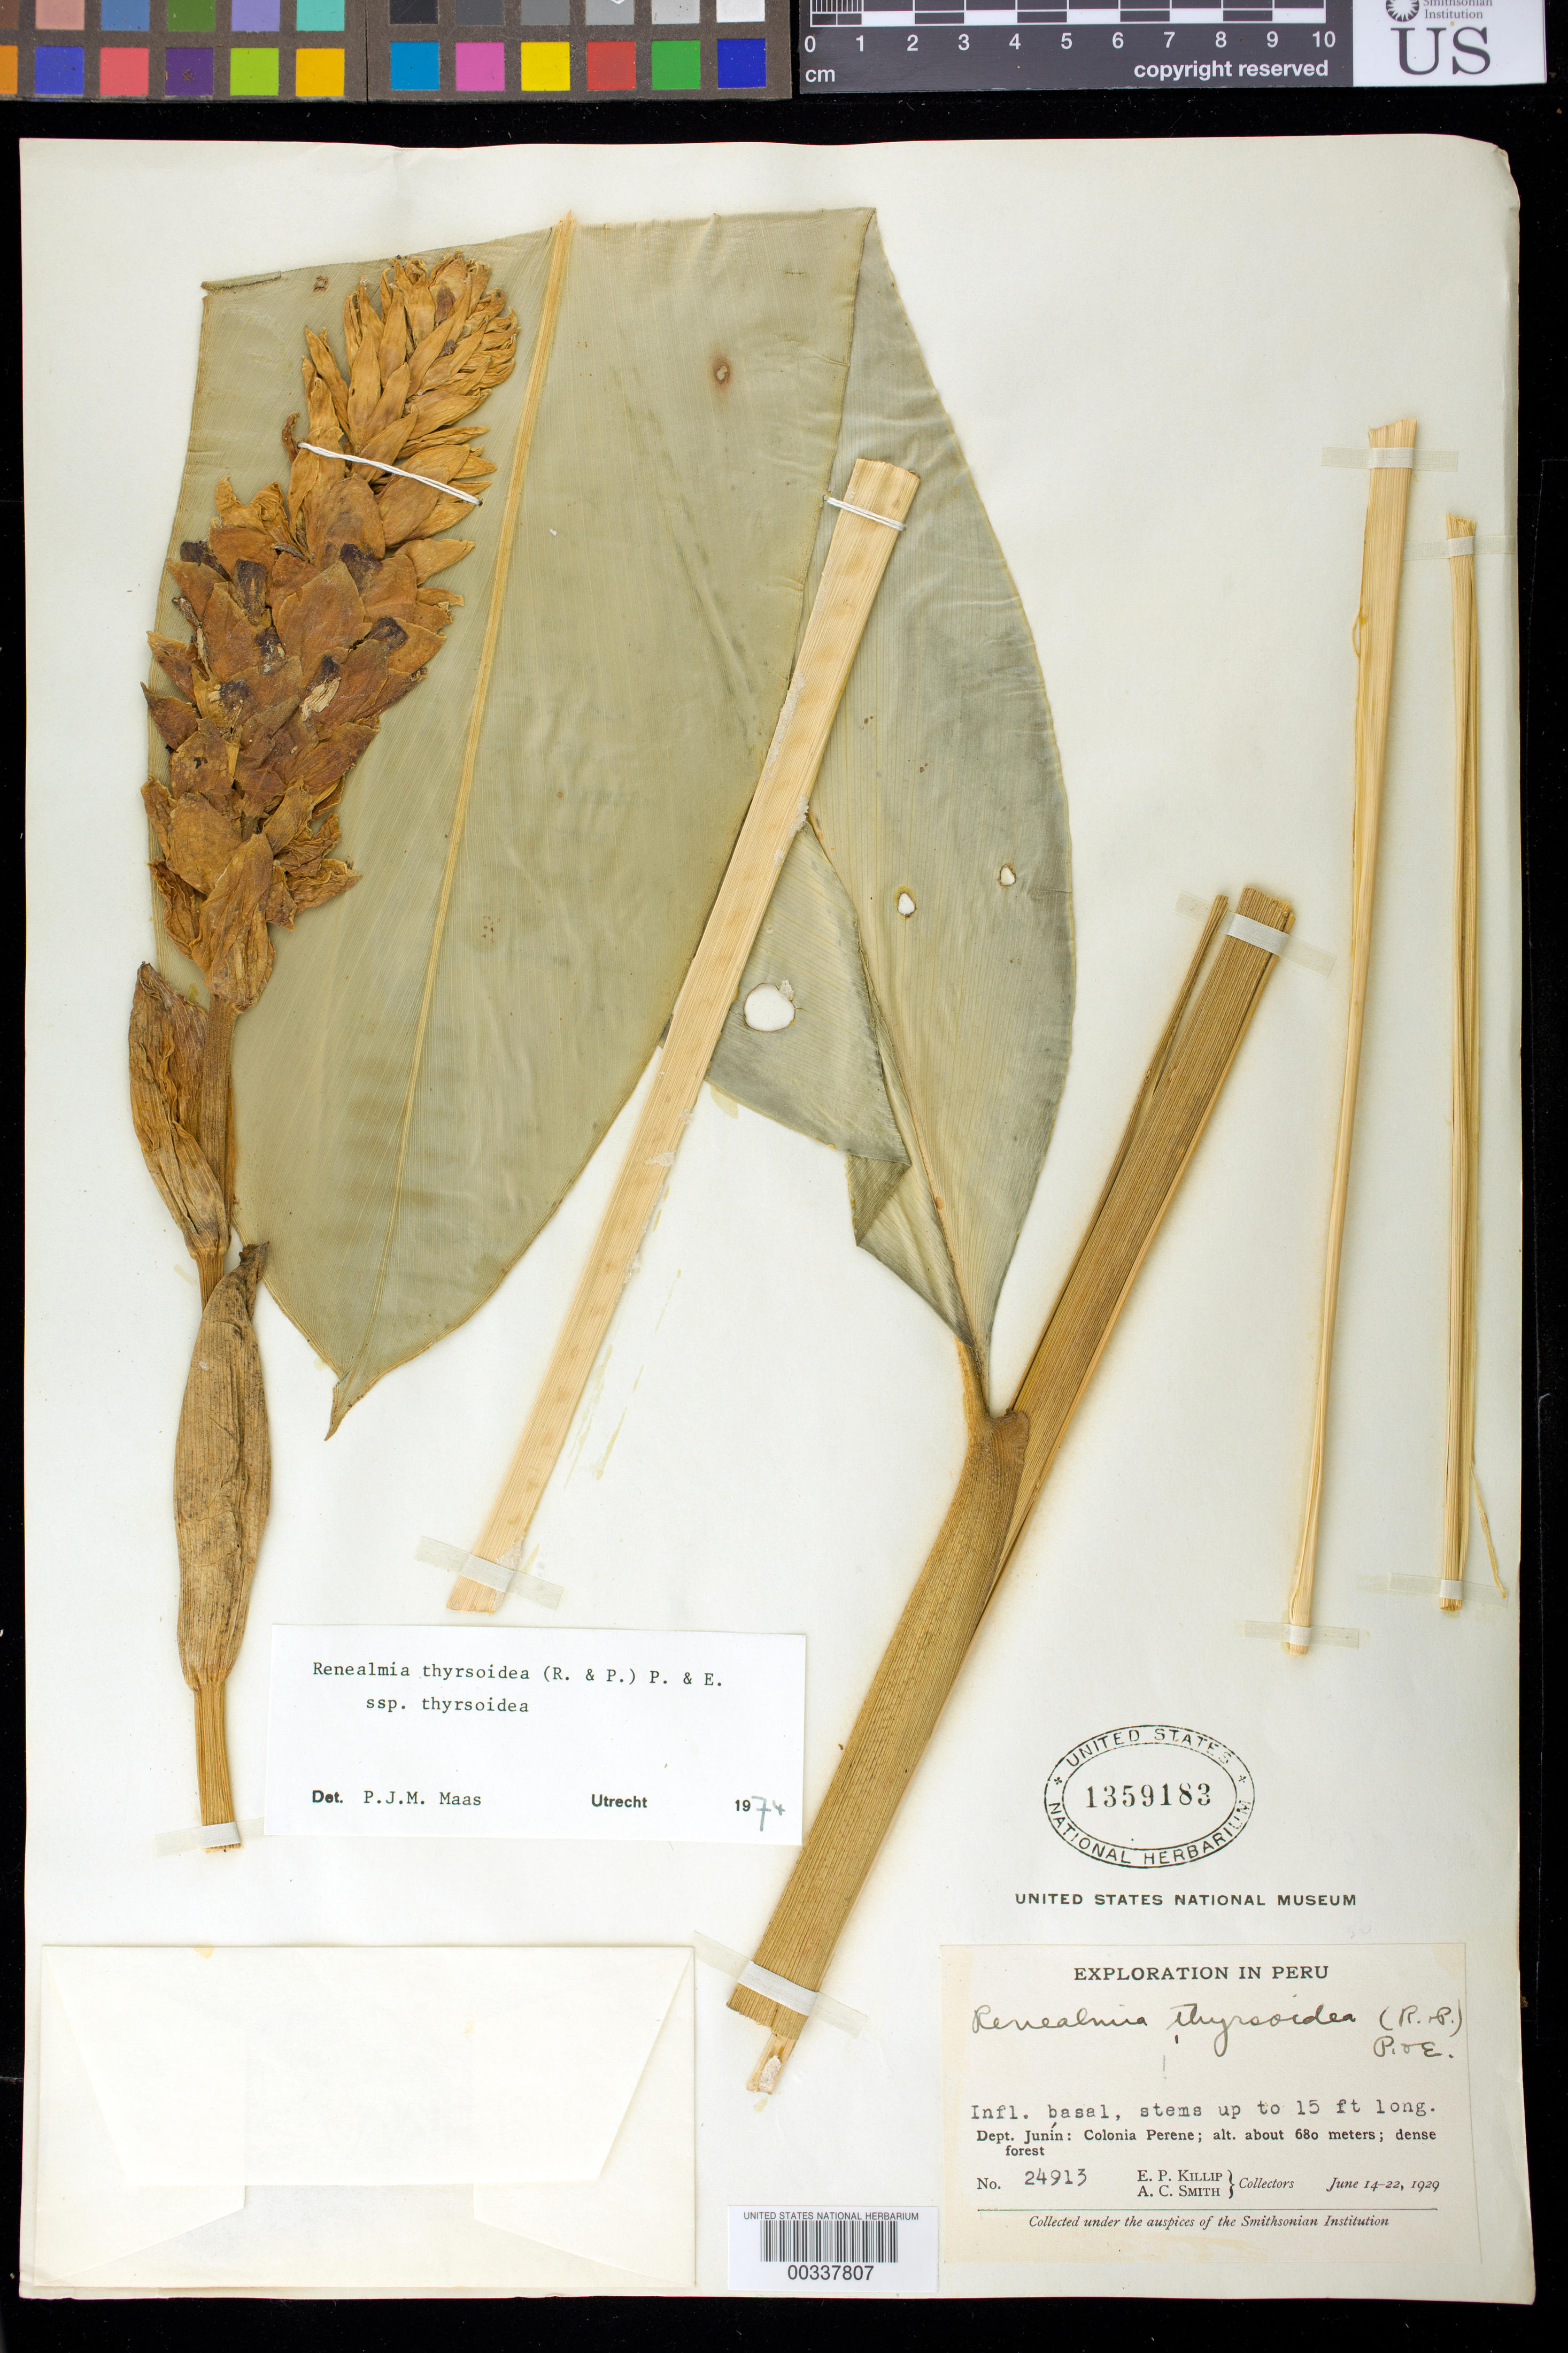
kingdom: Plantae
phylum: Tracheophyta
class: Liliopsida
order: Zingiberales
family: Zingiberaceae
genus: Renealmia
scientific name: Renealmia thyrsoidea subsp. thyrsoidea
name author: (Ruiz & Pav.) Poepp. & Endl.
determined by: Maas, Paul J. M.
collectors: E. P. Killip & A. C. Smith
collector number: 24913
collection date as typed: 14 Jun 1929 to 22 Jun 1929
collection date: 1929-06-14/1929-06-22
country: Peru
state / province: Junín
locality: Colonia perene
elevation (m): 680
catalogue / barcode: US 1359183